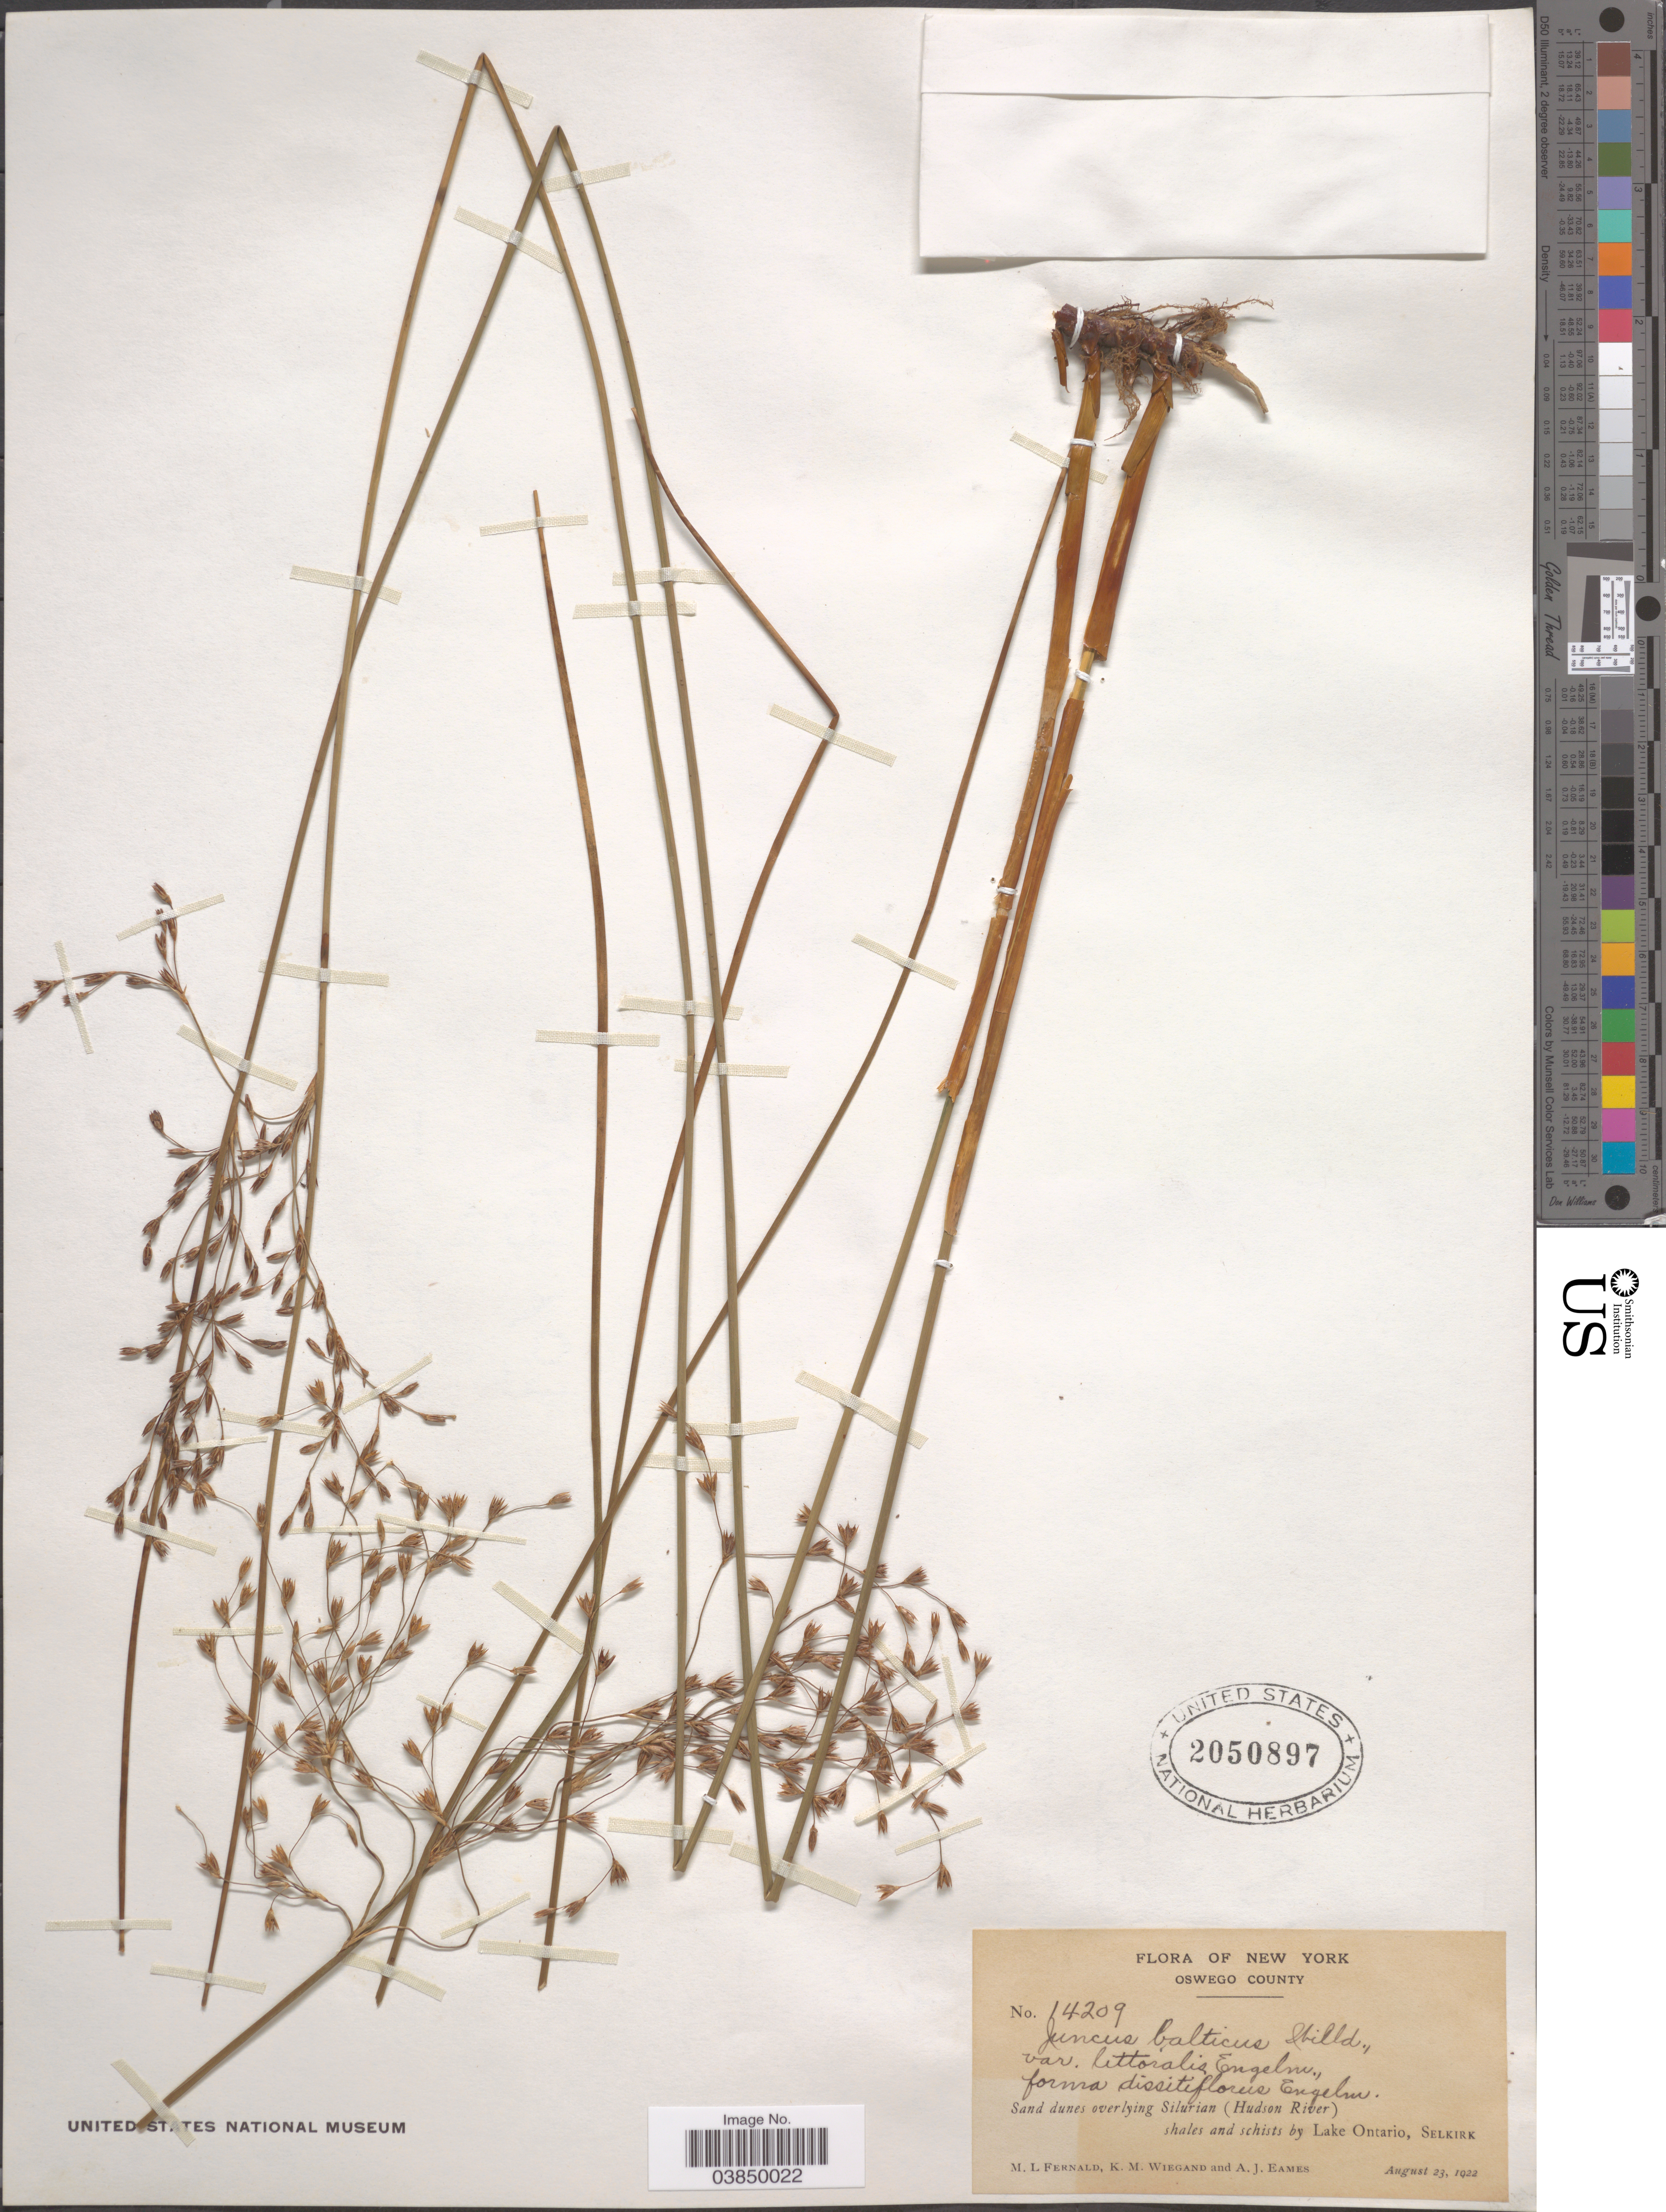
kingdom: Plantae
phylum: Tracheophyta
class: Liliopsida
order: Poales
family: Juncaceae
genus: Juncus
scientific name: Juncus balticus var. littoralis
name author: Engelm.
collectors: M. L. Fernald, K. M. Wiegand & A. J. Eames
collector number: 14209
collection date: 1922-08-23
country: United States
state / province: New York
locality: Oswego County. Overlying Silurian (Hudson River) shales and schists by Lake Ontario, Selkirk.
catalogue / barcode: US 2050897